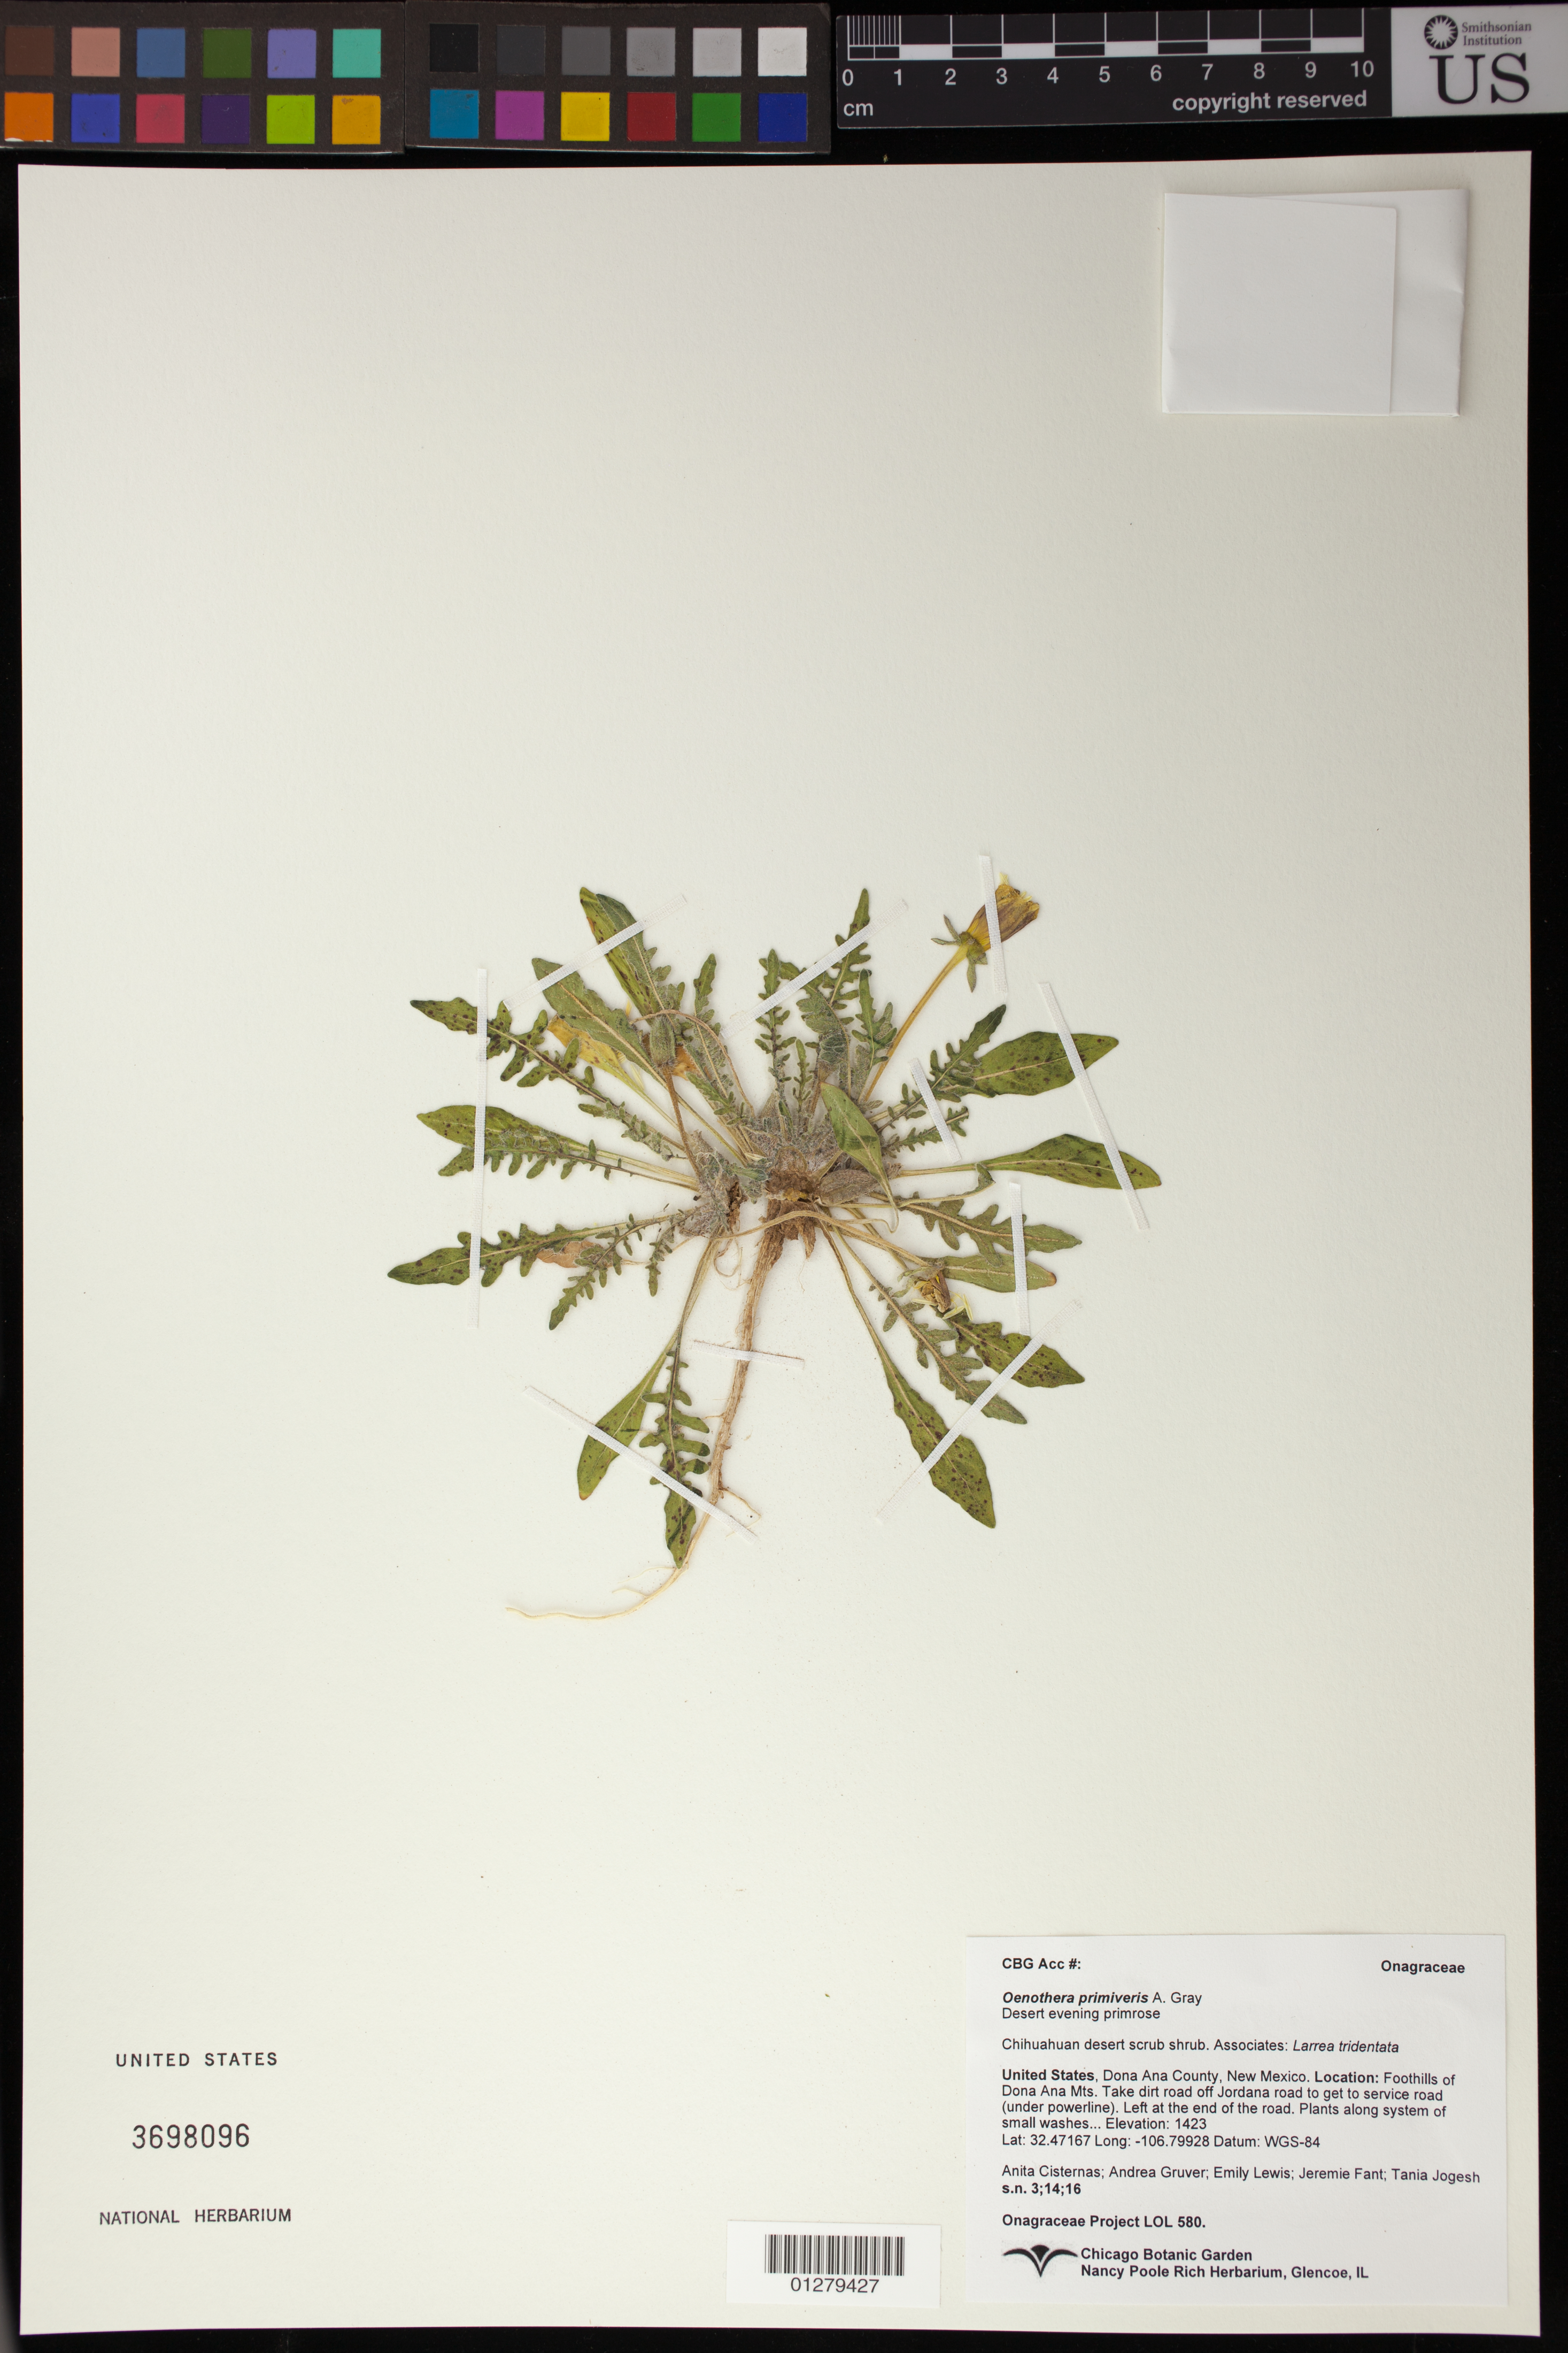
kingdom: Plantae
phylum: Tracheophyta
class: Magnoliopsida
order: Myrtales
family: Onagraceae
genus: Oenothera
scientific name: Oenothera primiveris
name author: A. Gray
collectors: A. Cisternas, A. Gruver, E. Lewis, J. Fant & T. Jogesh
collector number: LOL 580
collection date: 2016-03-14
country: United States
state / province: New Mexico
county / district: Dona Ana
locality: Foothills of Dona Ana Mts., take dirt road off Jordana Road to get to service road (under powerline), left at end of road, along system of small washes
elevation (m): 1423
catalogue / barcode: US 3698096